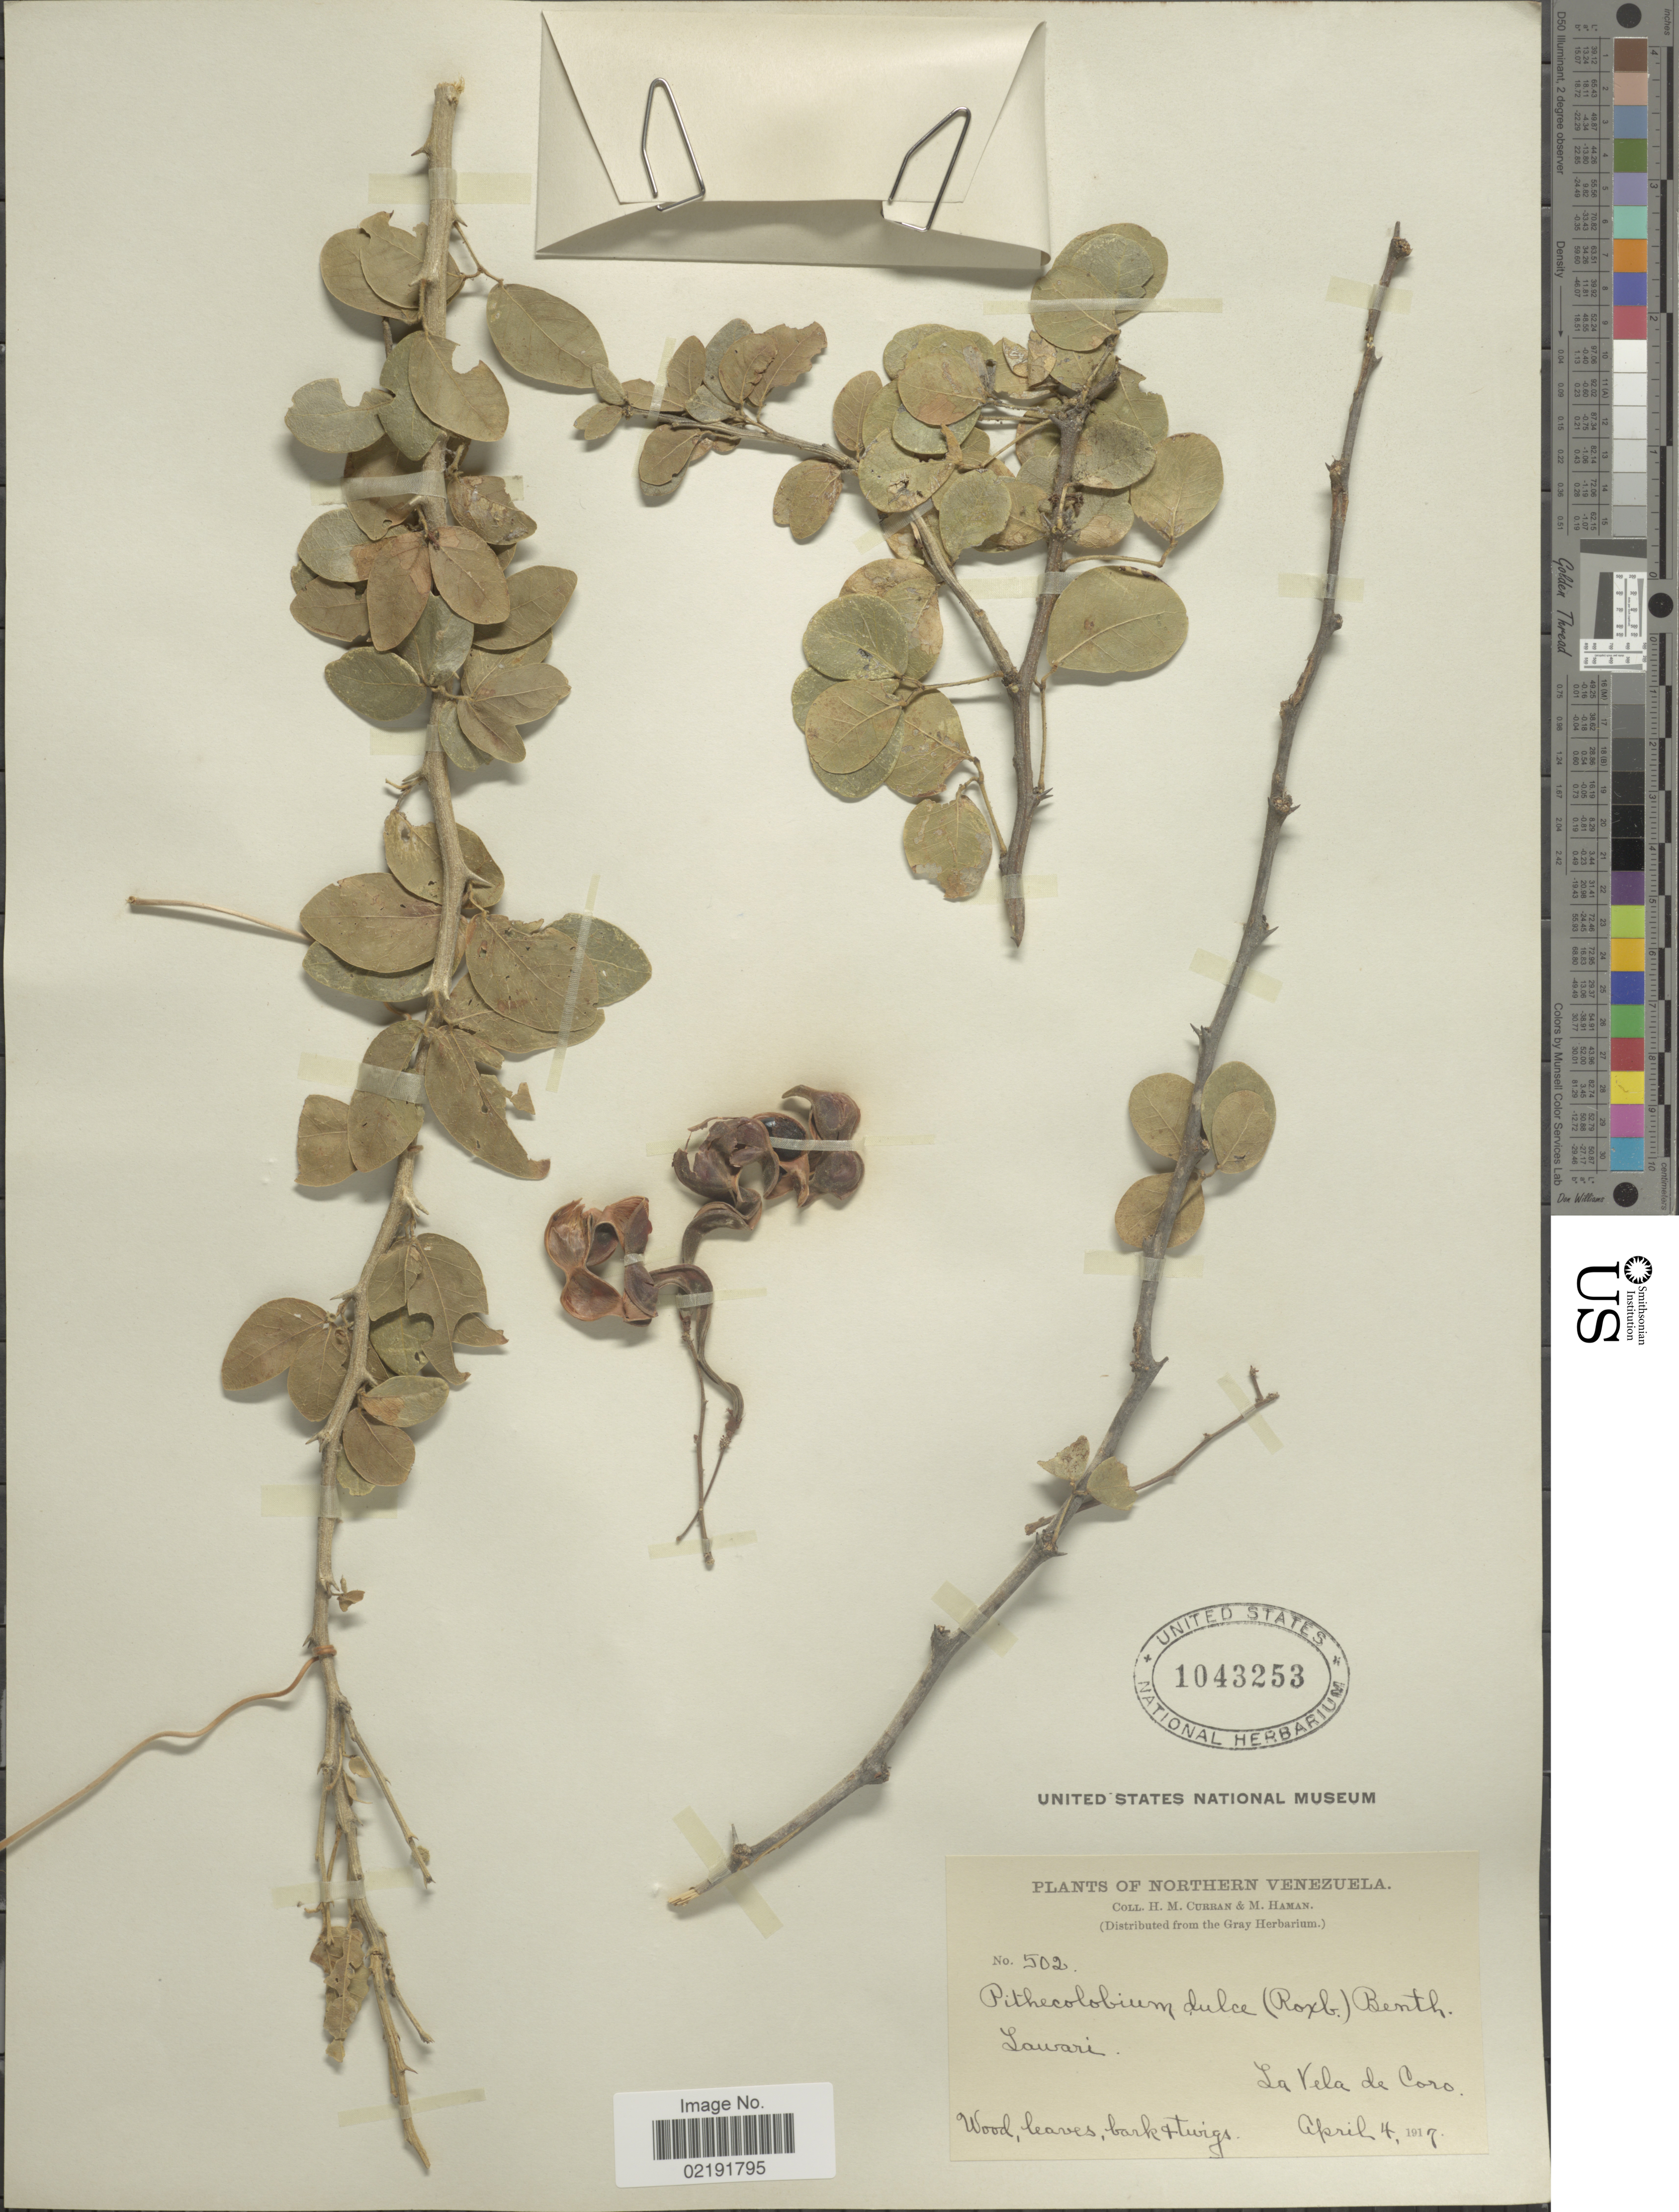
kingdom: Plantae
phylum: Tracheophyta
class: Magnoliopsida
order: Fabales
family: Fabaceae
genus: Pithecellobium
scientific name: Pithecellobium dulce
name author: (Roxb.) Benth.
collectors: H. M. Curran & M. Haman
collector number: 502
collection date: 1917-04-04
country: Venezuela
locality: Northern Venezuela. Lawari. La Vela de Coro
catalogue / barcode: US 1043253